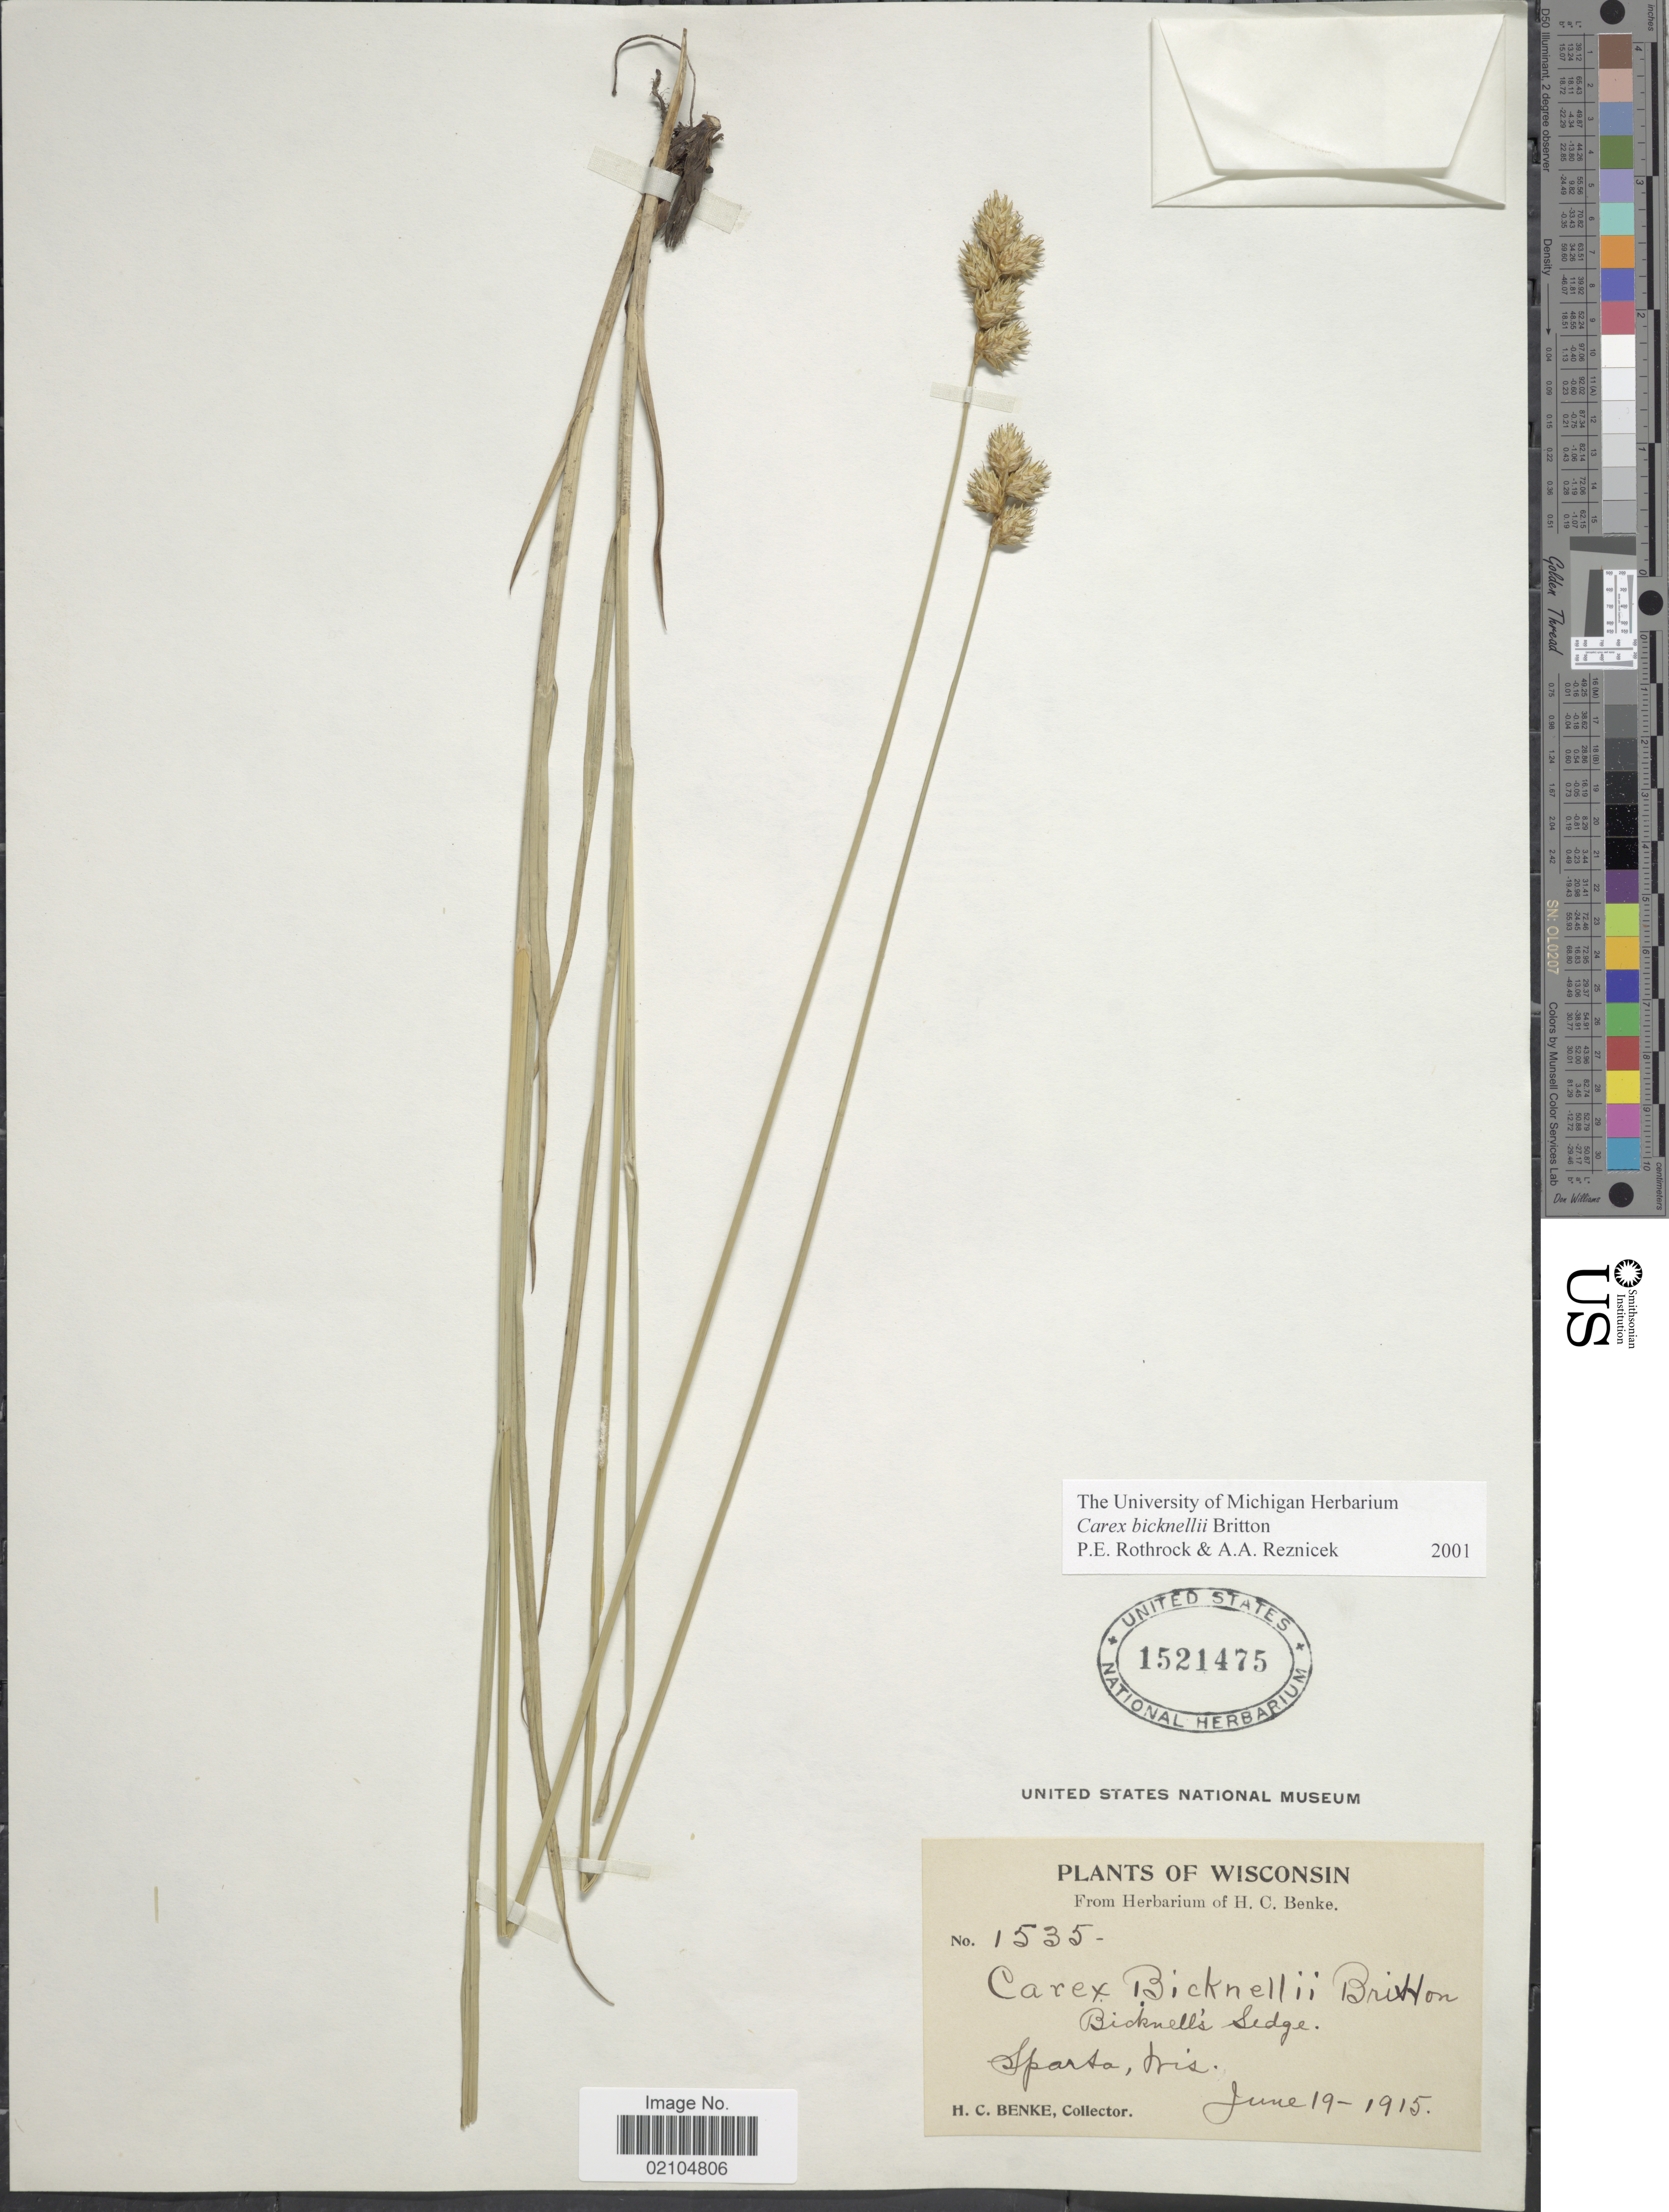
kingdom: Plantae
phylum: Tracheophyta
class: Liliopsida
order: Poales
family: Cyperaceae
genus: Carex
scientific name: Carex bicknellii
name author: Britton & A. Br.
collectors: H. Benke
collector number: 1535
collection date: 1915-06-19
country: United States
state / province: Wisconsin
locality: Sparta, Wis., Bicknell's sedge.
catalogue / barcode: US 1521475